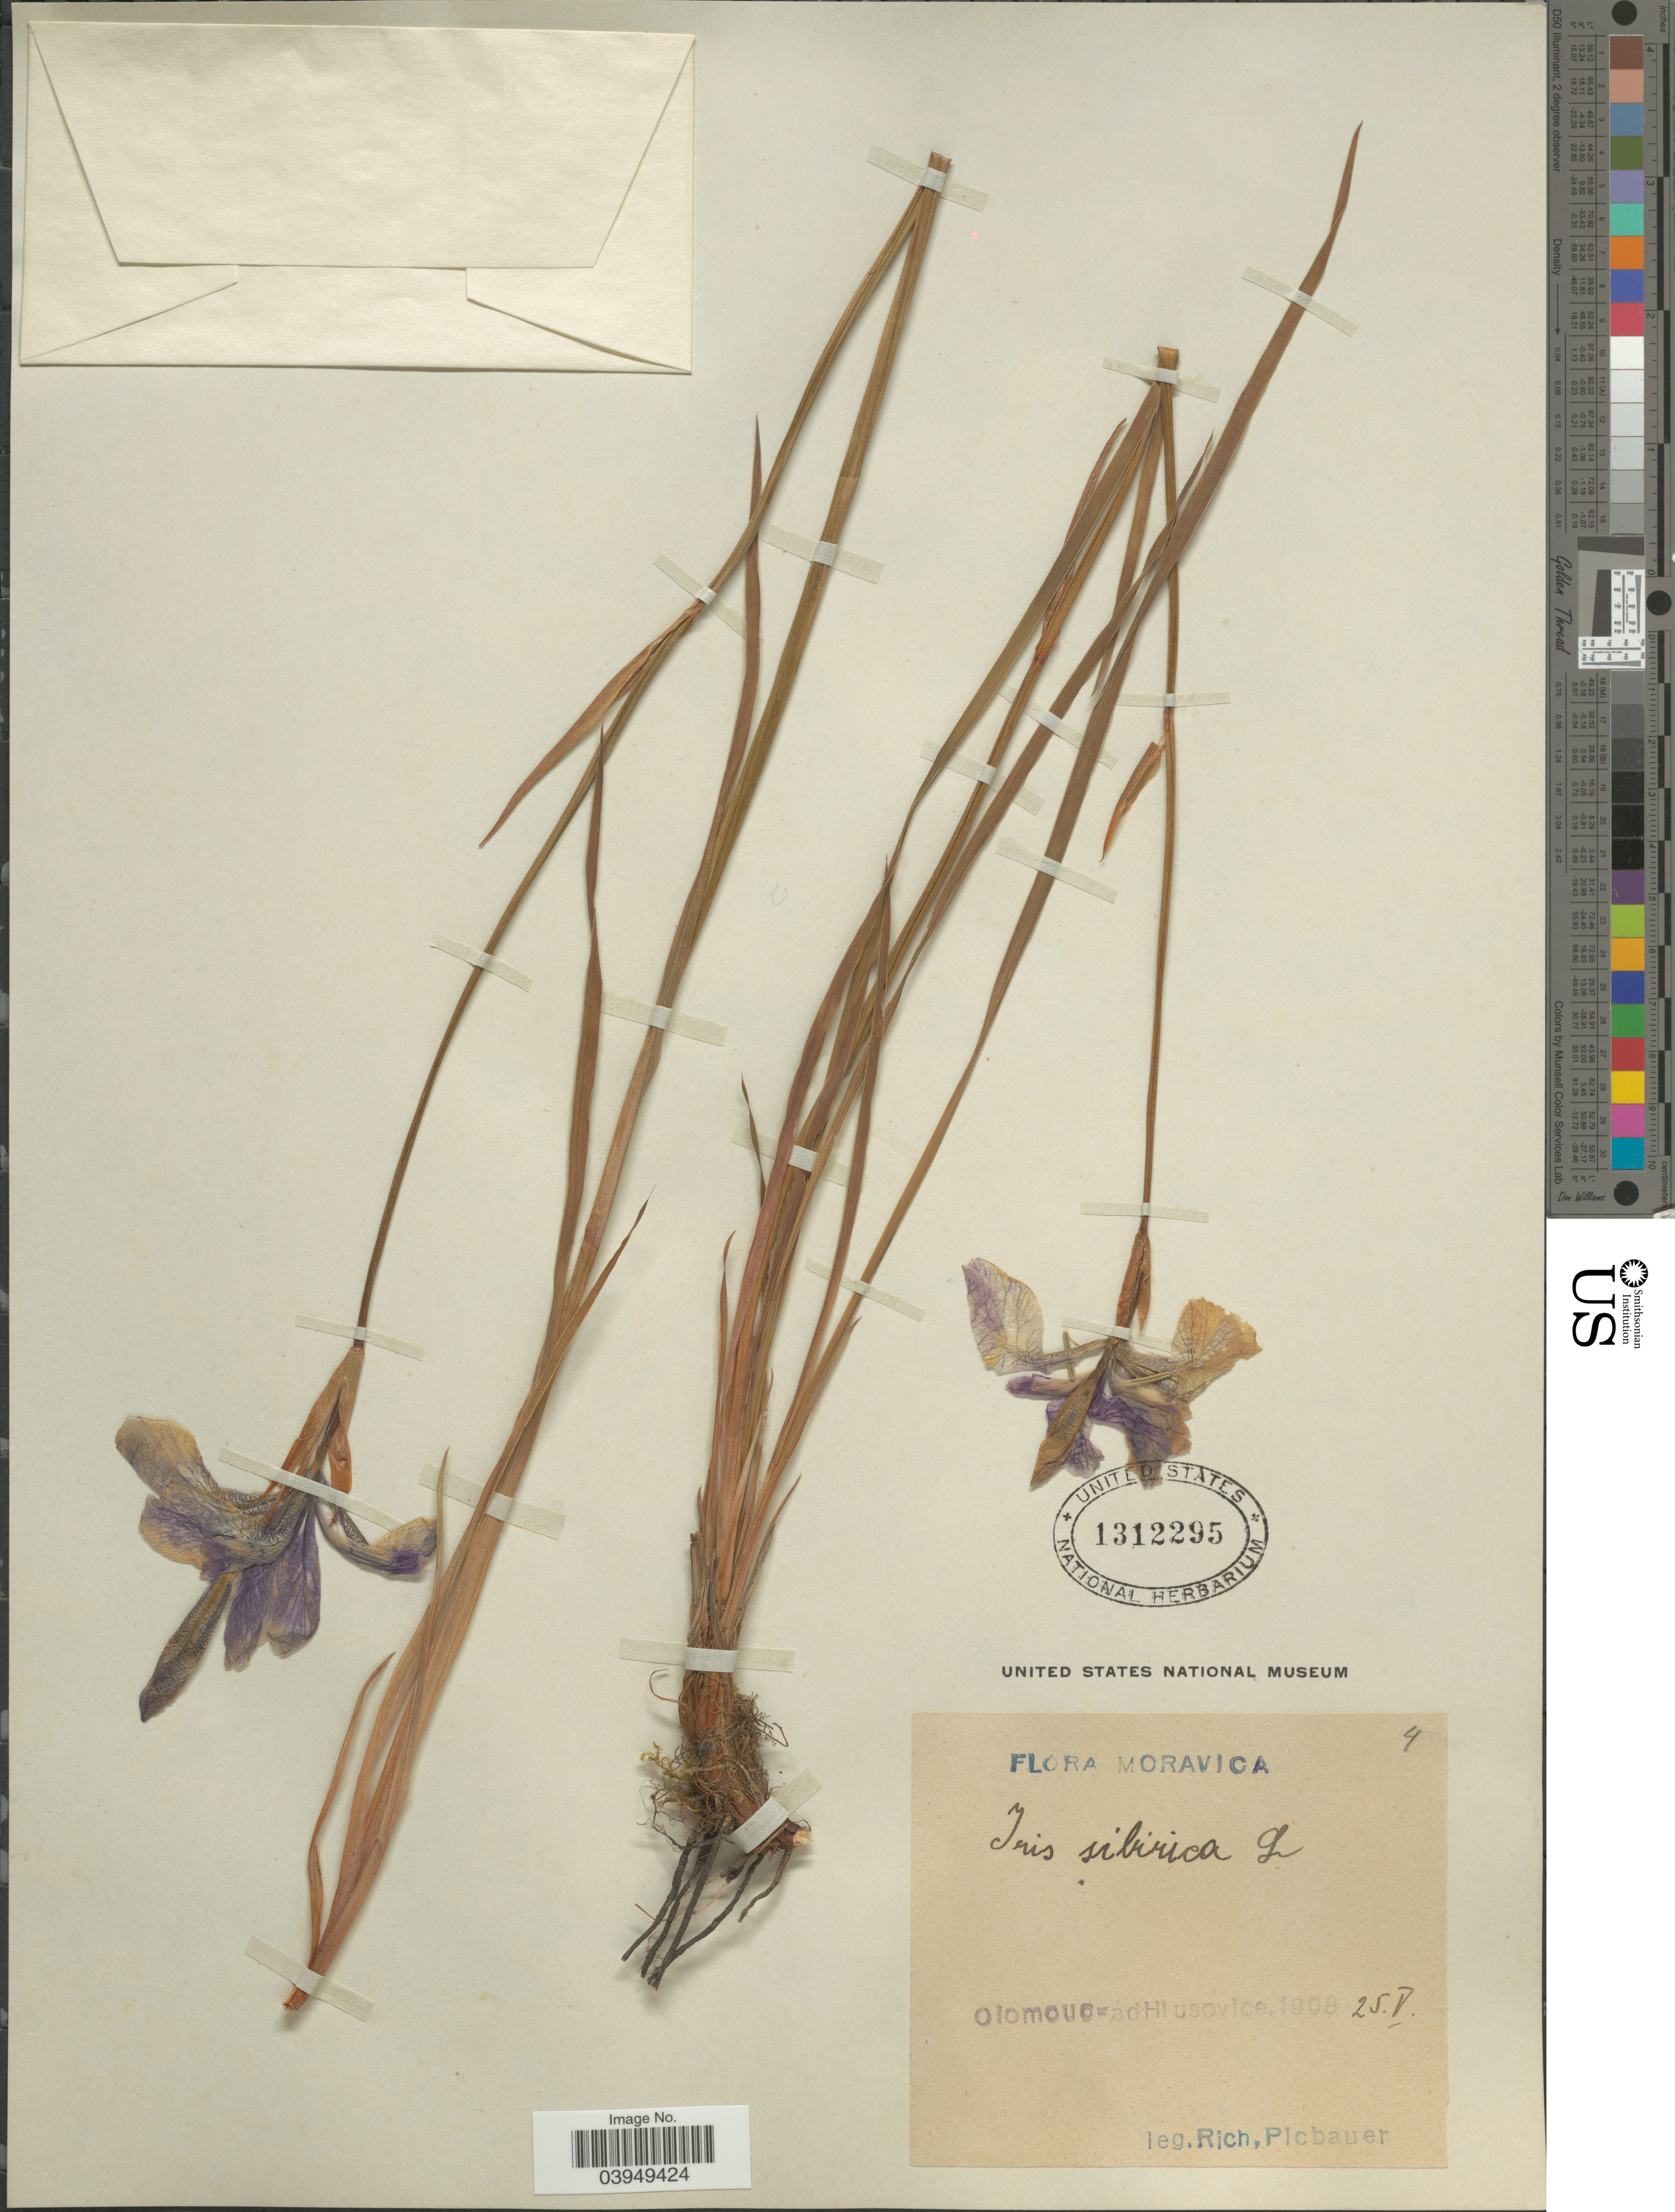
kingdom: Plantae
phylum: Tracheophyta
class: Liliopsida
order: Asparagales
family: Iridaceae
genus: Iris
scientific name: Iris sibirica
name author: L.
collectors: R. Picbauer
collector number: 4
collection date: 1908-05-25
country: Czechia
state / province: Olomouc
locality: Moravica. Ad Hlusovice.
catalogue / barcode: US 1312295